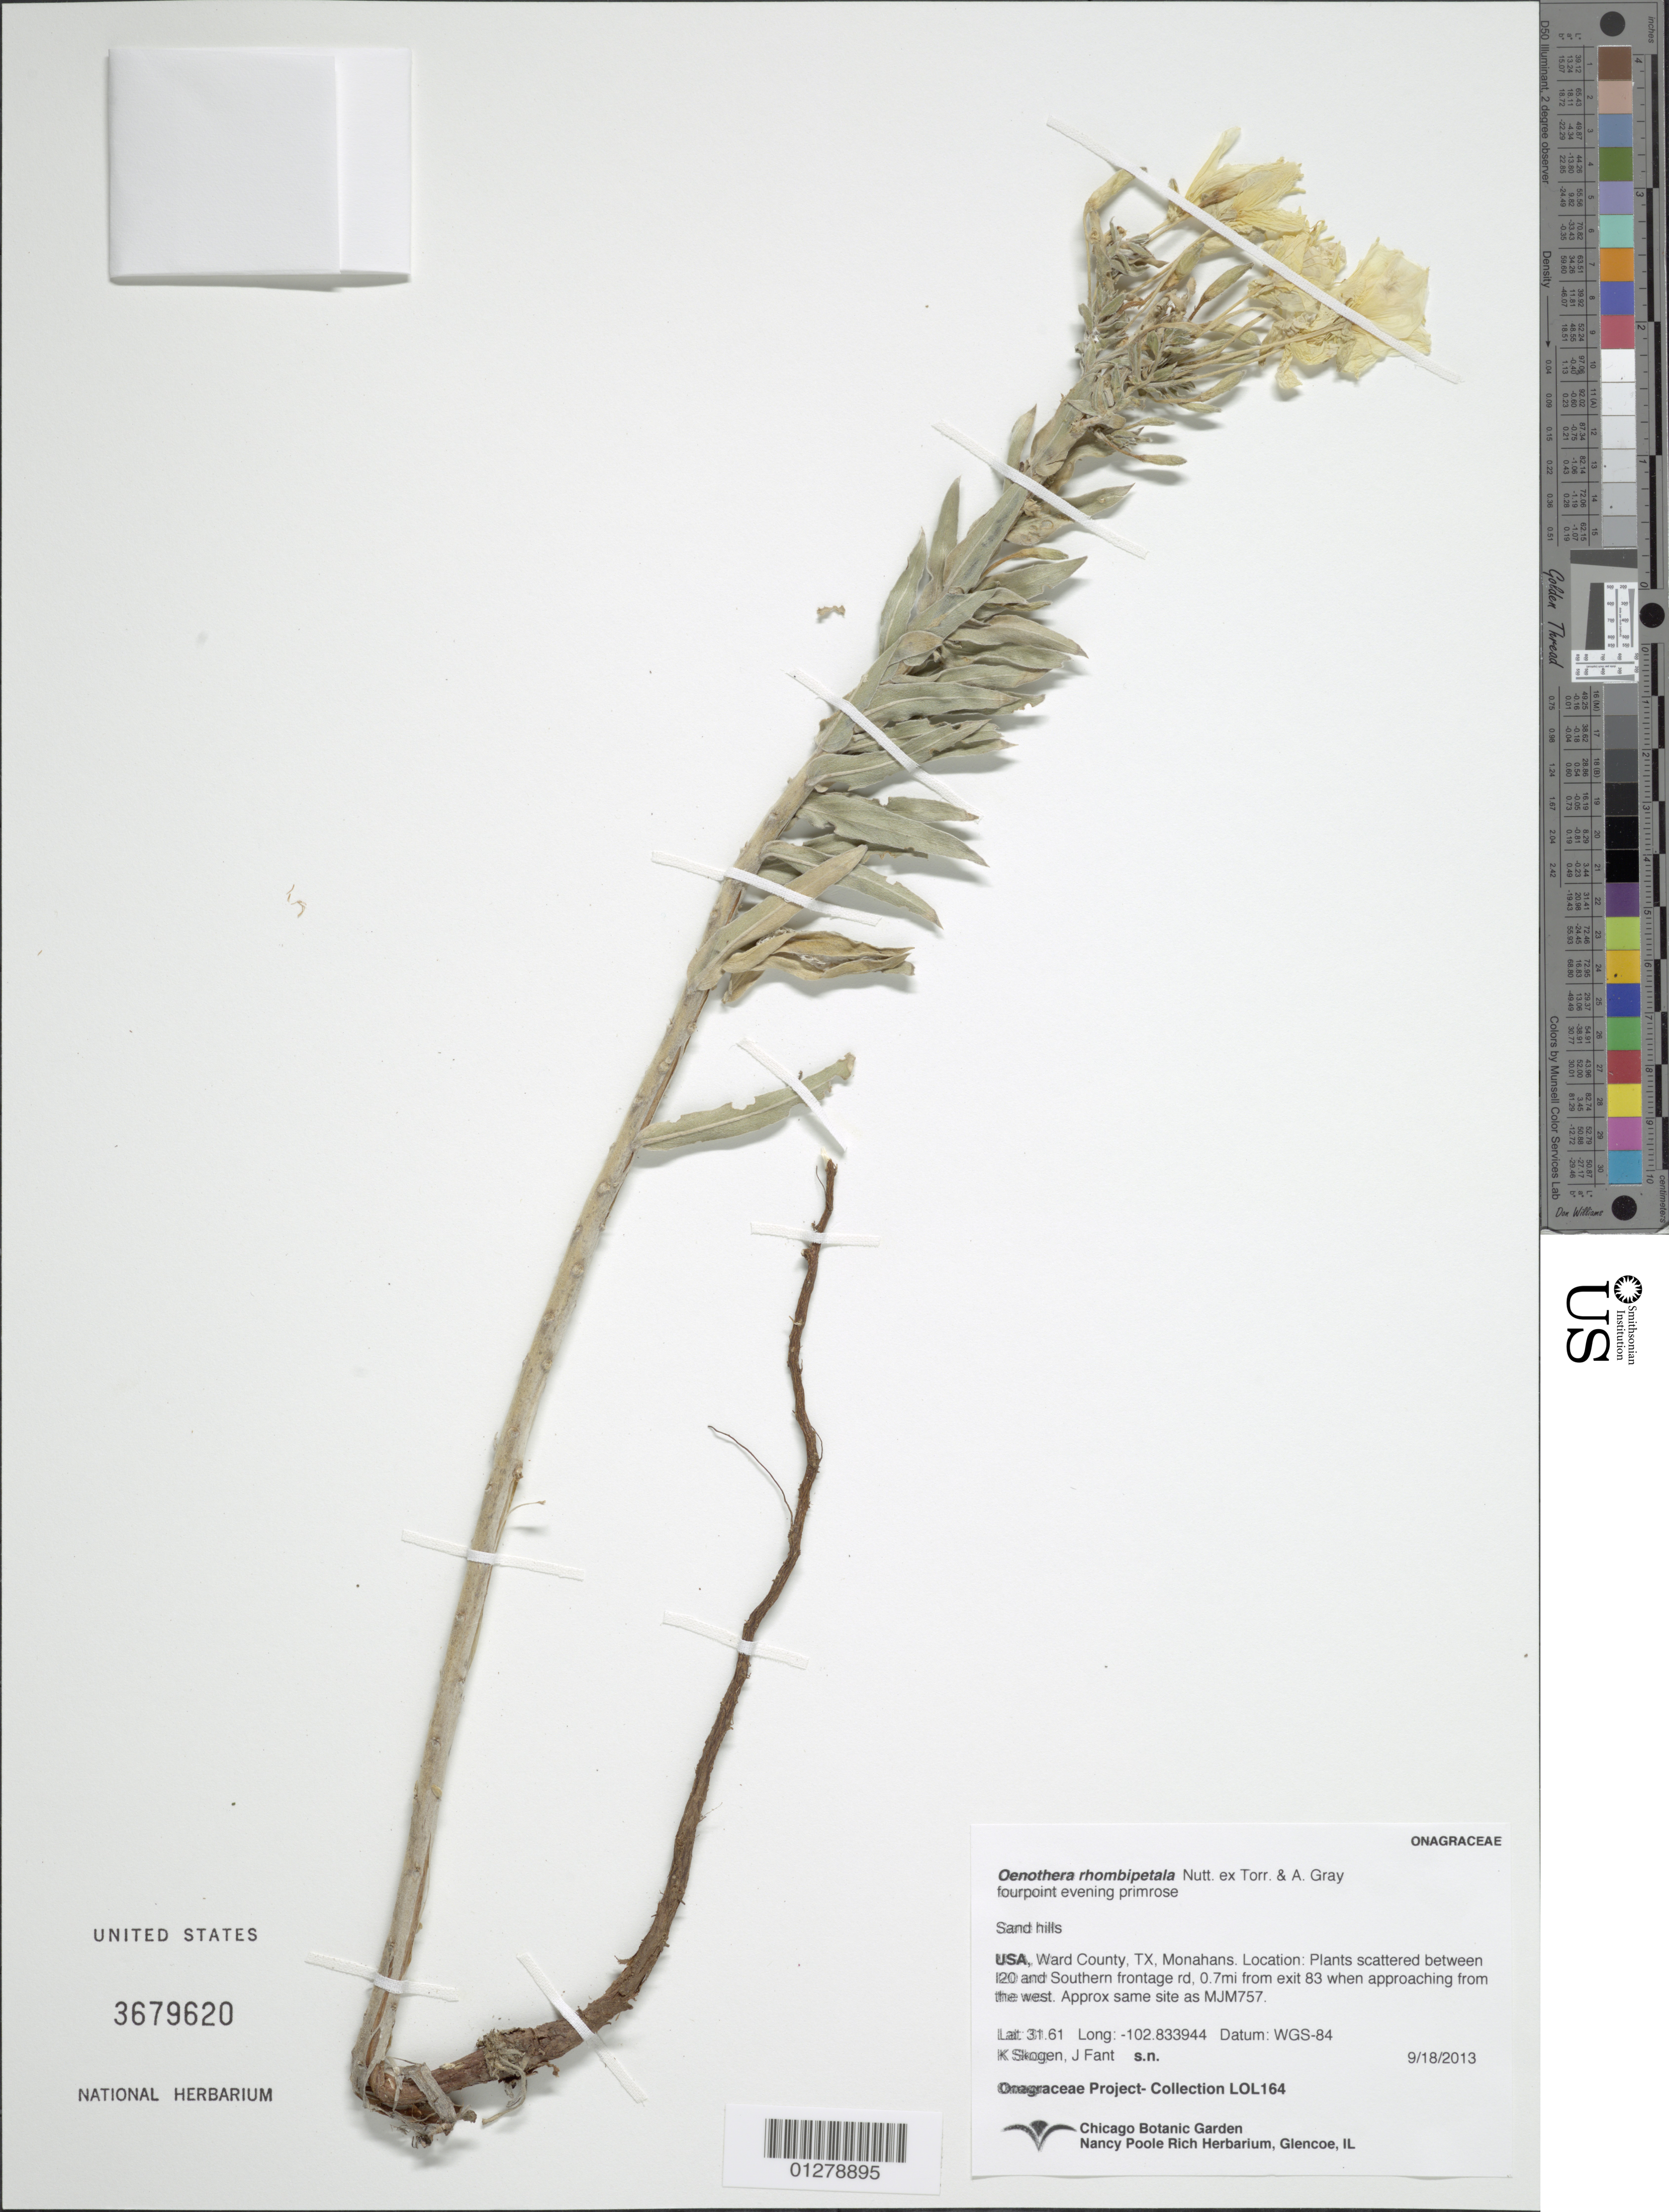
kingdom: Plantae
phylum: Tracheophyta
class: Magnoliopsida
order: Myrtales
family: Onagraceae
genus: Oenothera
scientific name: Oenothera rhombipetala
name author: Nutt. ex Torr & A. Gray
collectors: Onagraceae Project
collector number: LOL 164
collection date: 2013-09-18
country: United States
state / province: Texas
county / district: Ward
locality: Plants scattered between I20 and Southern frontage rd, 0.7mi from exit 83 when approaching from the west. Approx same site as MJM757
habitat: sand hills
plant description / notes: US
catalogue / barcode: US 3679620